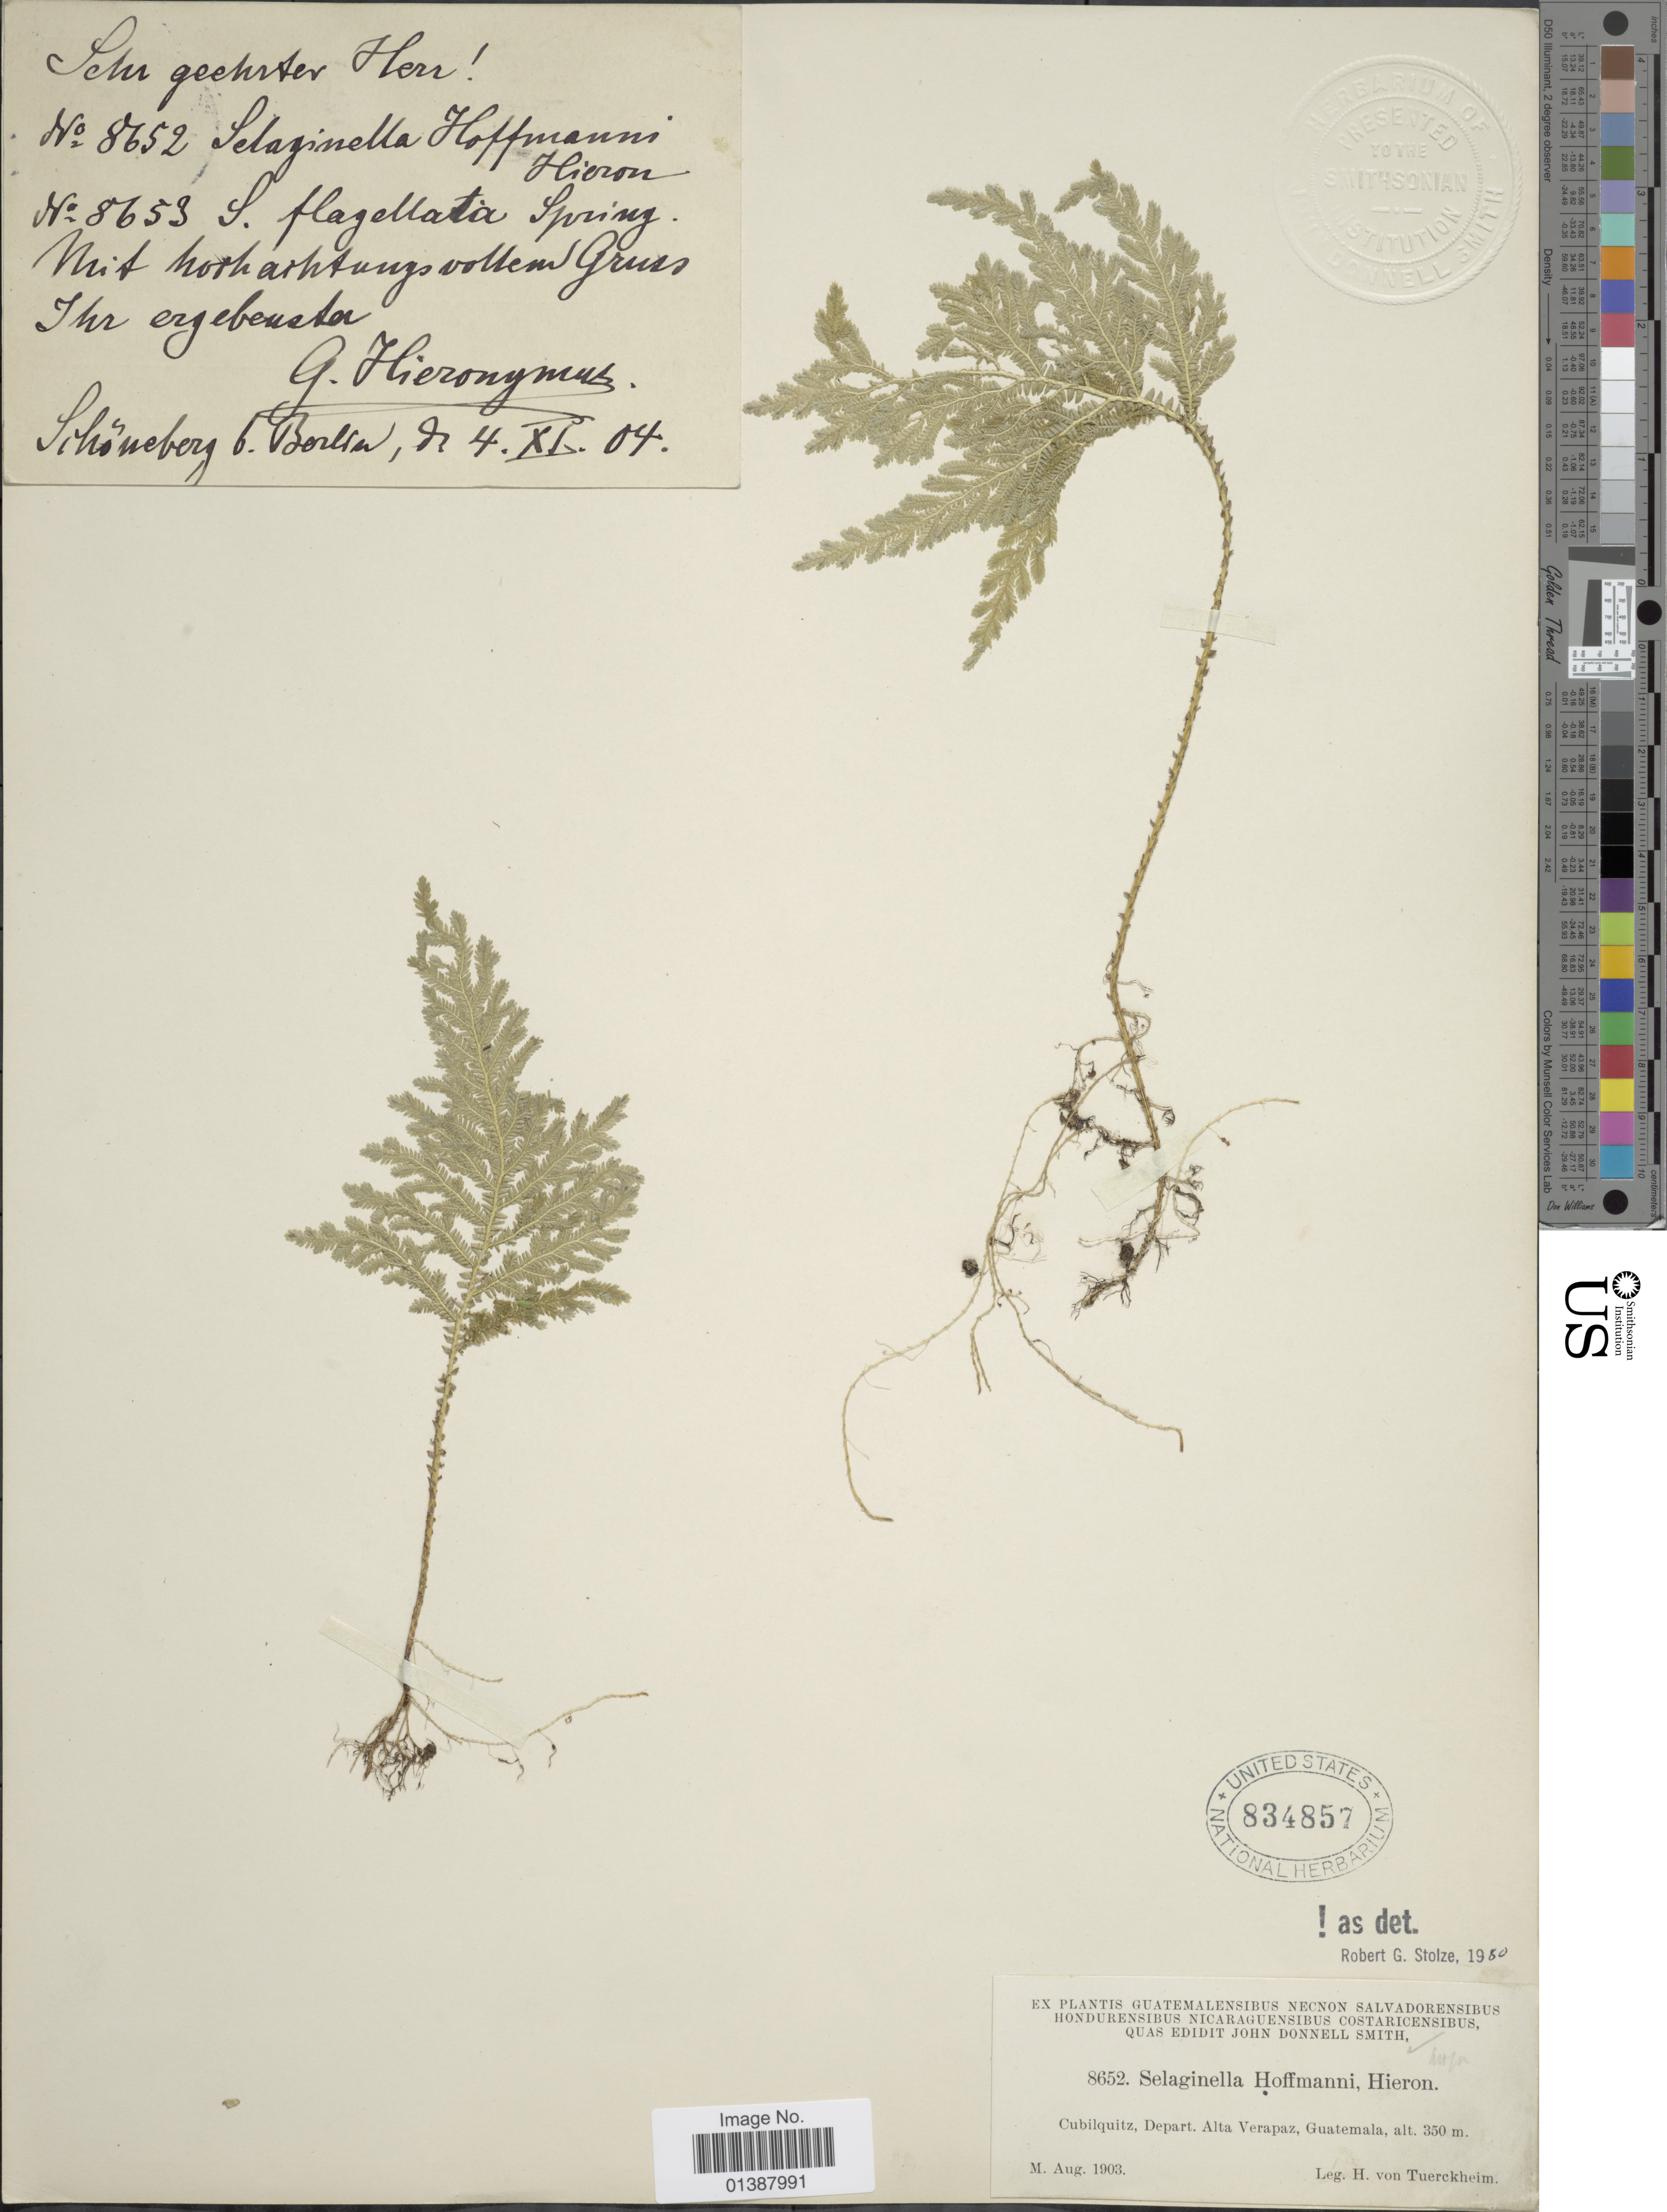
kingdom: Plantae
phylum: Tracheophyta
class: Lycopodiopsida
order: Selaginellales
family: Selaginellaceae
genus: Selaginella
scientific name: Selaginella hoffmannii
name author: Hieron.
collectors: H. von Türckheim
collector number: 8652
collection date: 1903-08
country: Guatemala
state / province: Alta Verapaz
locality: Cubilquitz,Depart Alta Verapaz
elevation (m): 350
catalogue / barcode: US 834857